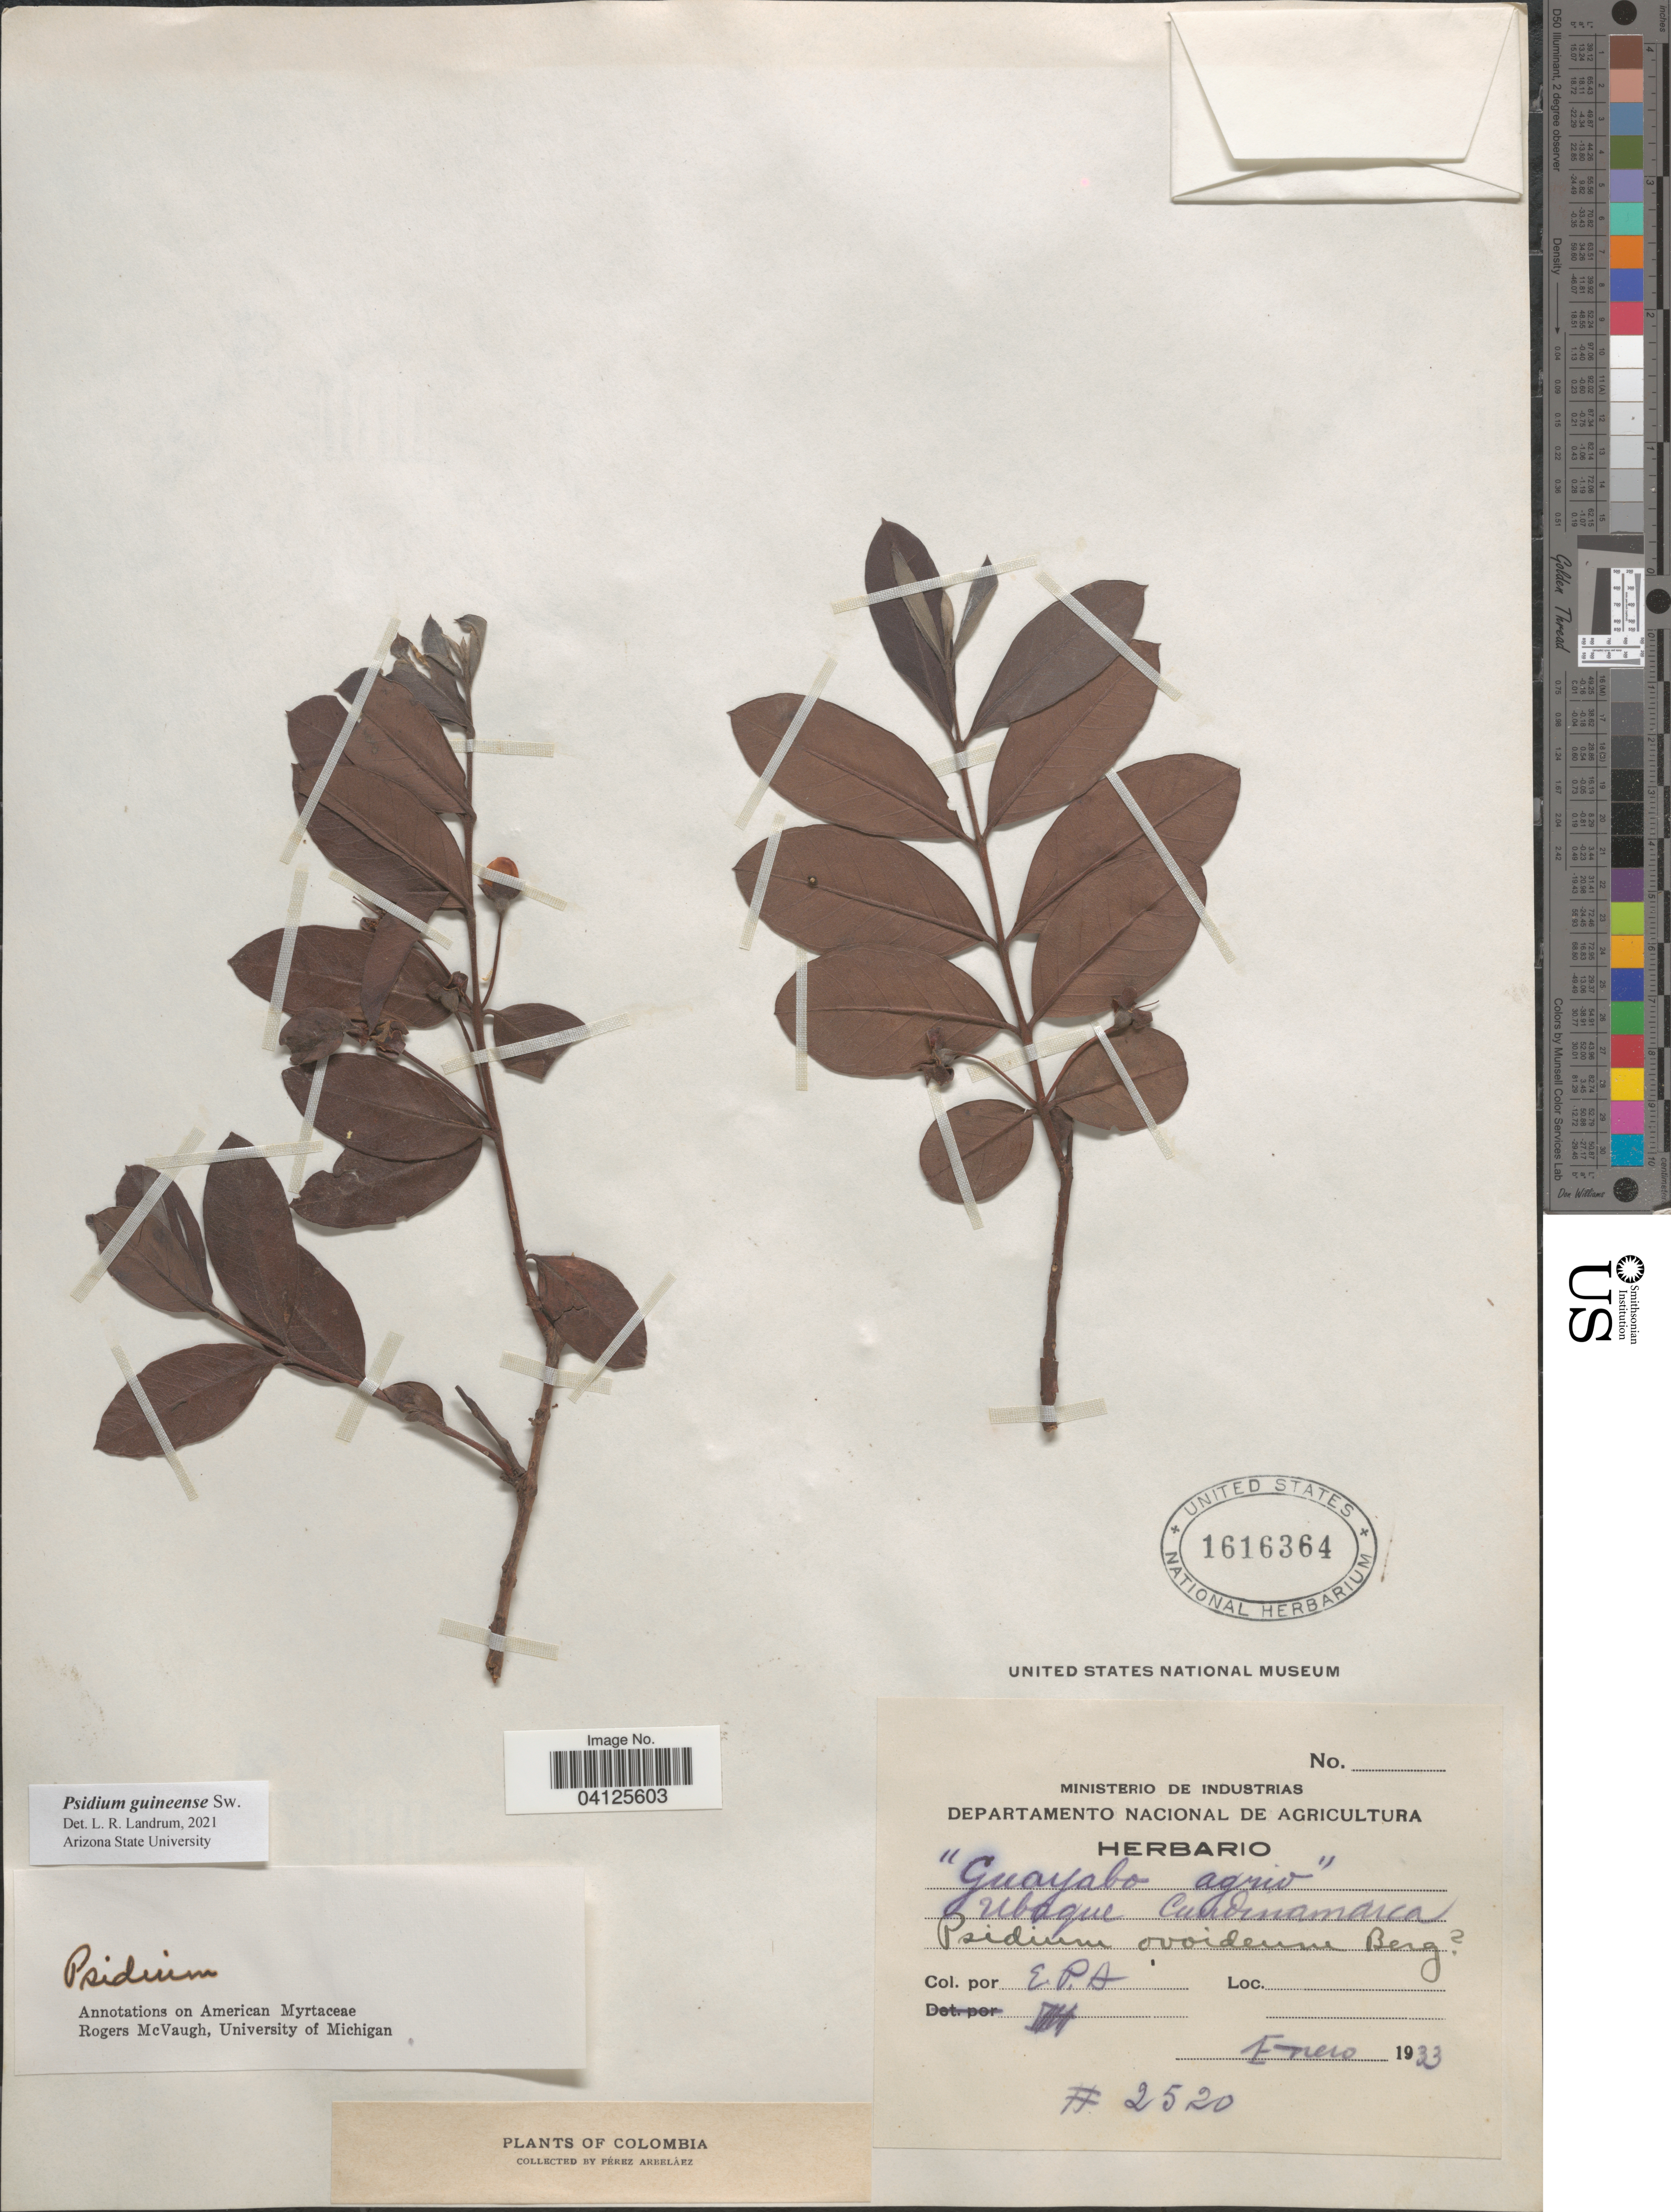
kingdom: Plantae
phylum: Tracheophyta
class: Magnoliopsida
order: Myrtales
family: Myrtaceae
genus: Psidium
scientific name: Psidium guineense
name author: Sw.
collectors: P. Arbeláez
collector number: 2520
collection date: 1933-01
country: Colombia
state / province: Cundinamarca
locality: Ubaque [interpreted] Cundinamarca.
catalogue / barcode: US 1616364